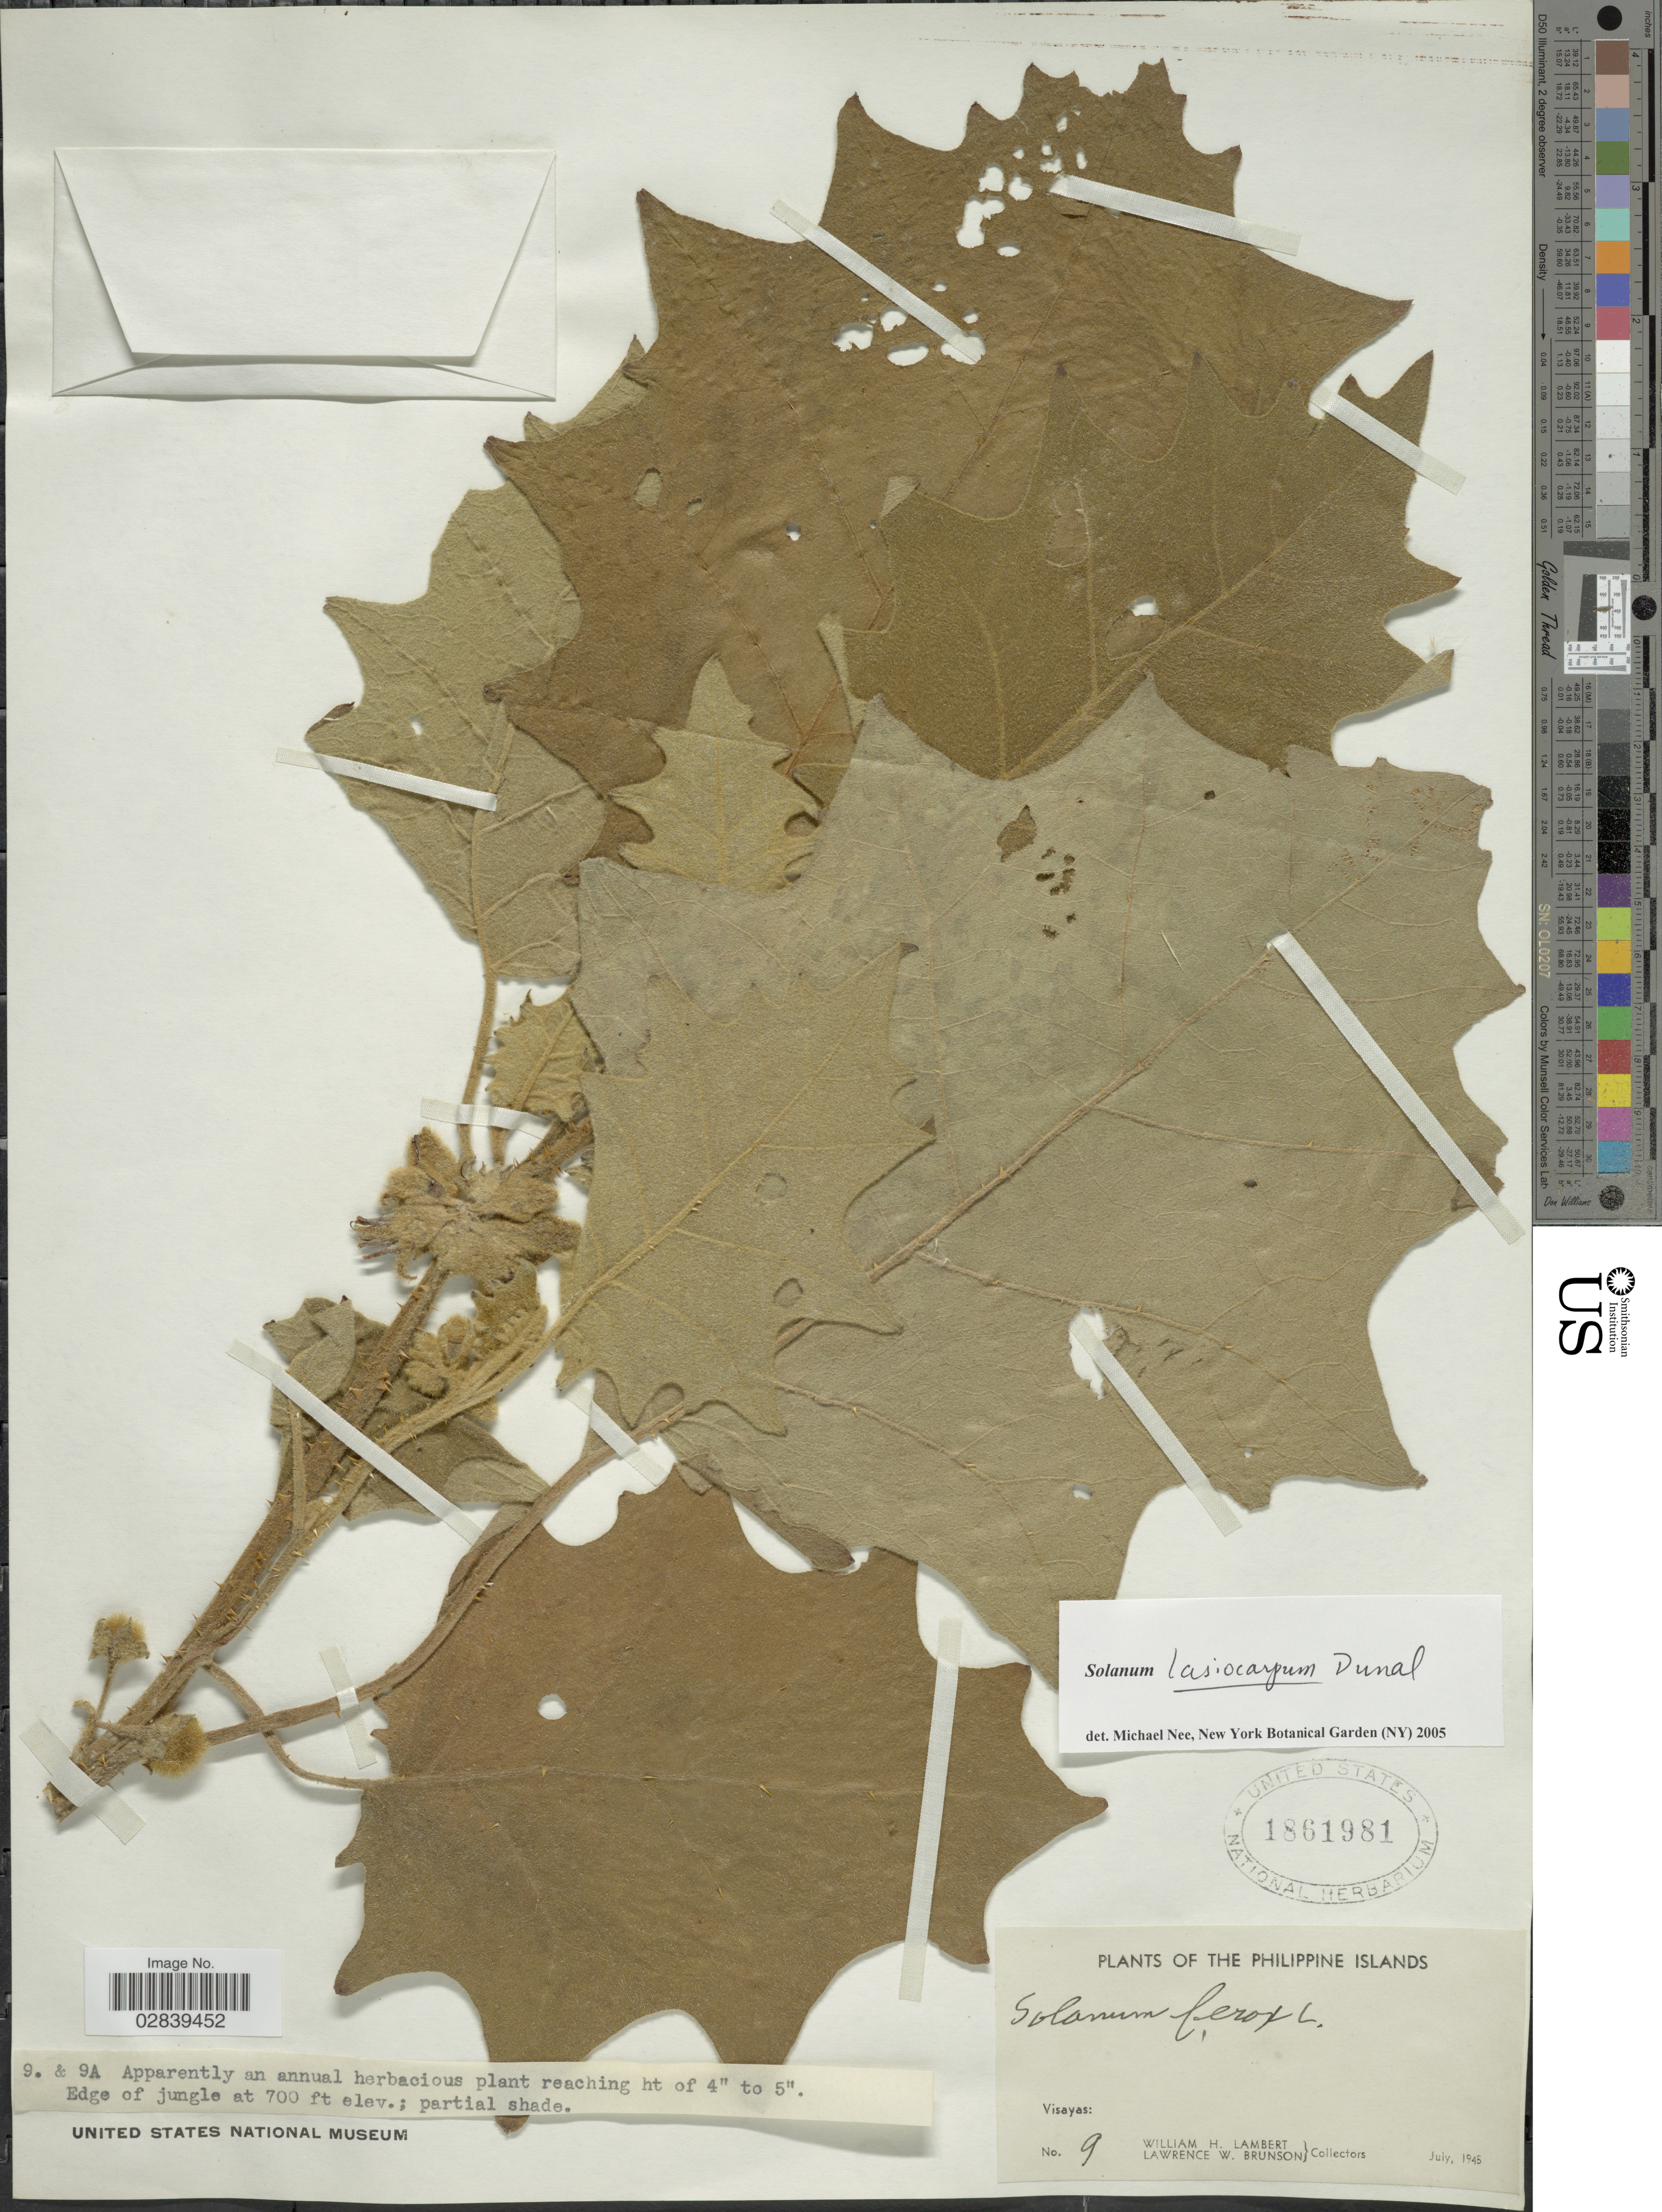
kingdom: Plantae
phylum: Tracheophyta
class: Magnoliopsida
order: Solanales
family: Solanaceae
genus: Solanum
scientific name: Solanum lasiocarpum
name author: Dunal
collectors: W. Lambert & L. Brunson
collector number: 9/9A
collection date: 1945-07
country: Philippines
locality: Visayas.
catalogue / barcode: US 1861981